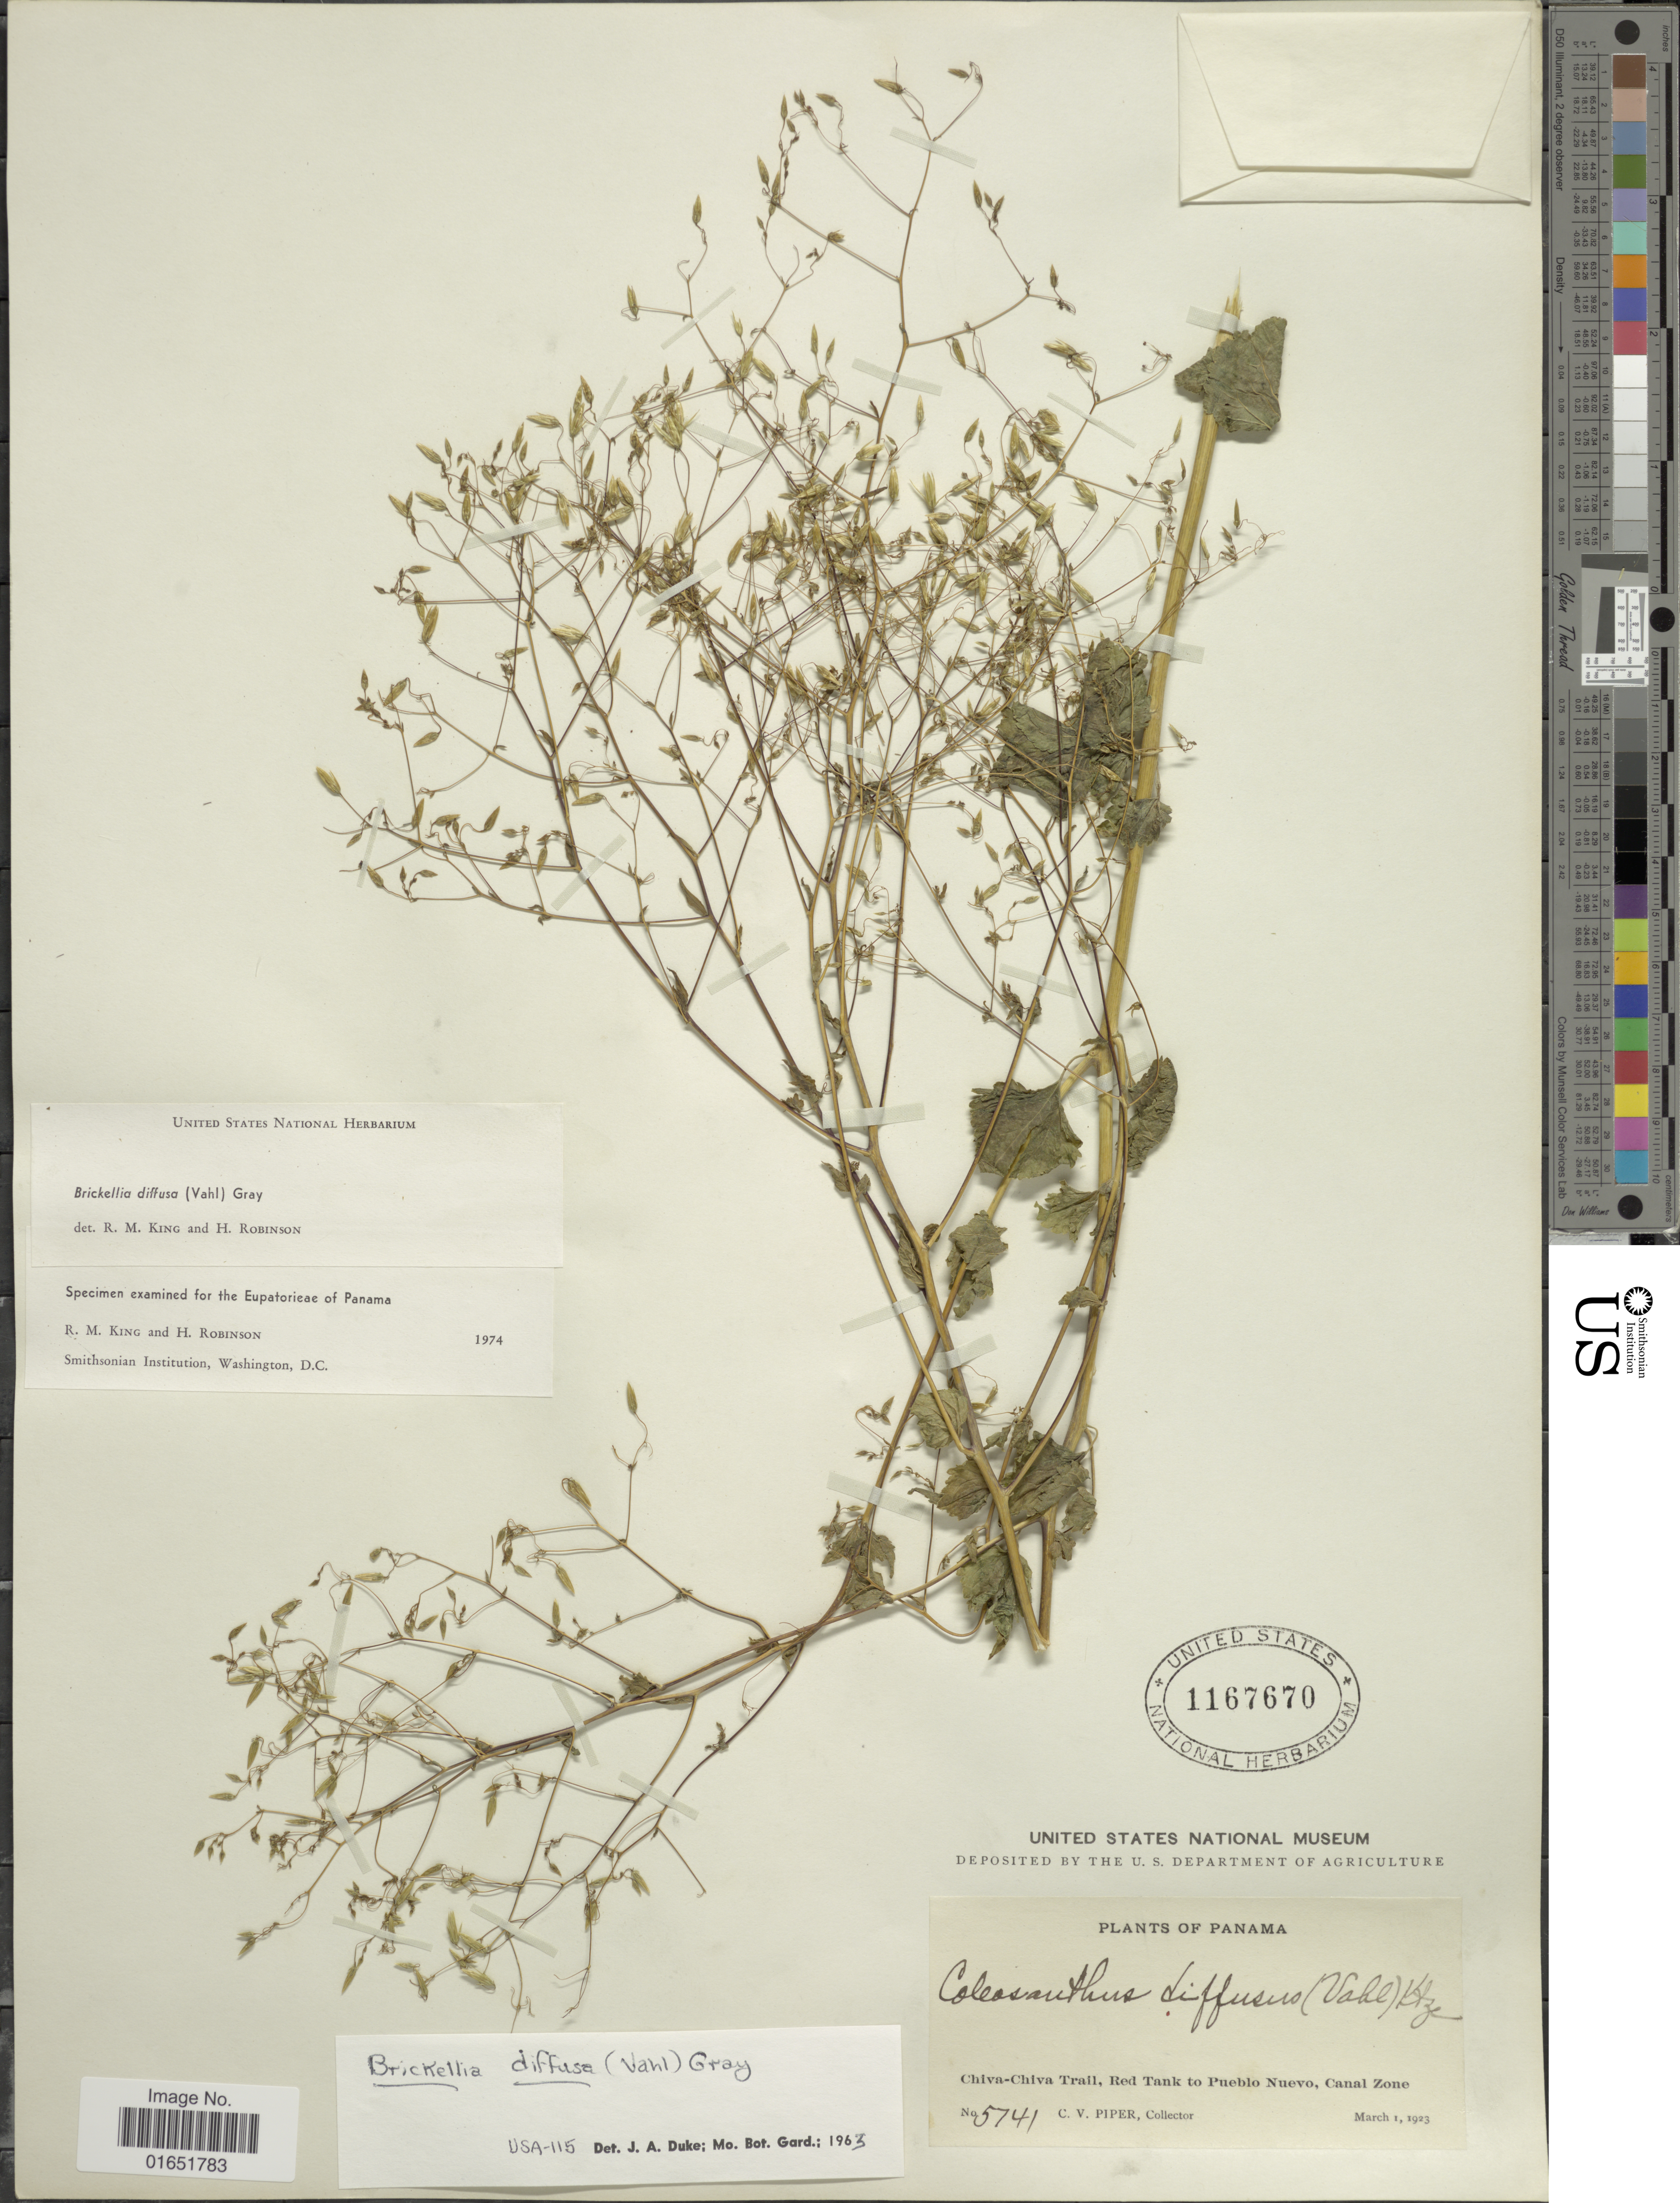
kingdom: Plantae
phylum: Tracheophyta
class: Magnoliopsida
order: Asterales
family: Asteraceae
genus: Brickellia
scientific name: Brickellia diffusa M.E. Jones, nom illeg.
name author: M.E. Jones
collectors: C. V. Piper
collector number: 5741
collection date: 1923-03-01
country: Panama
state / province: Panamá / Panamá Oeste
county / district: Canal Zone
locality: Chiva-Chiva Trail, Red Tank to Pueblo Nuevo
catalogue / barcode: US 1167670